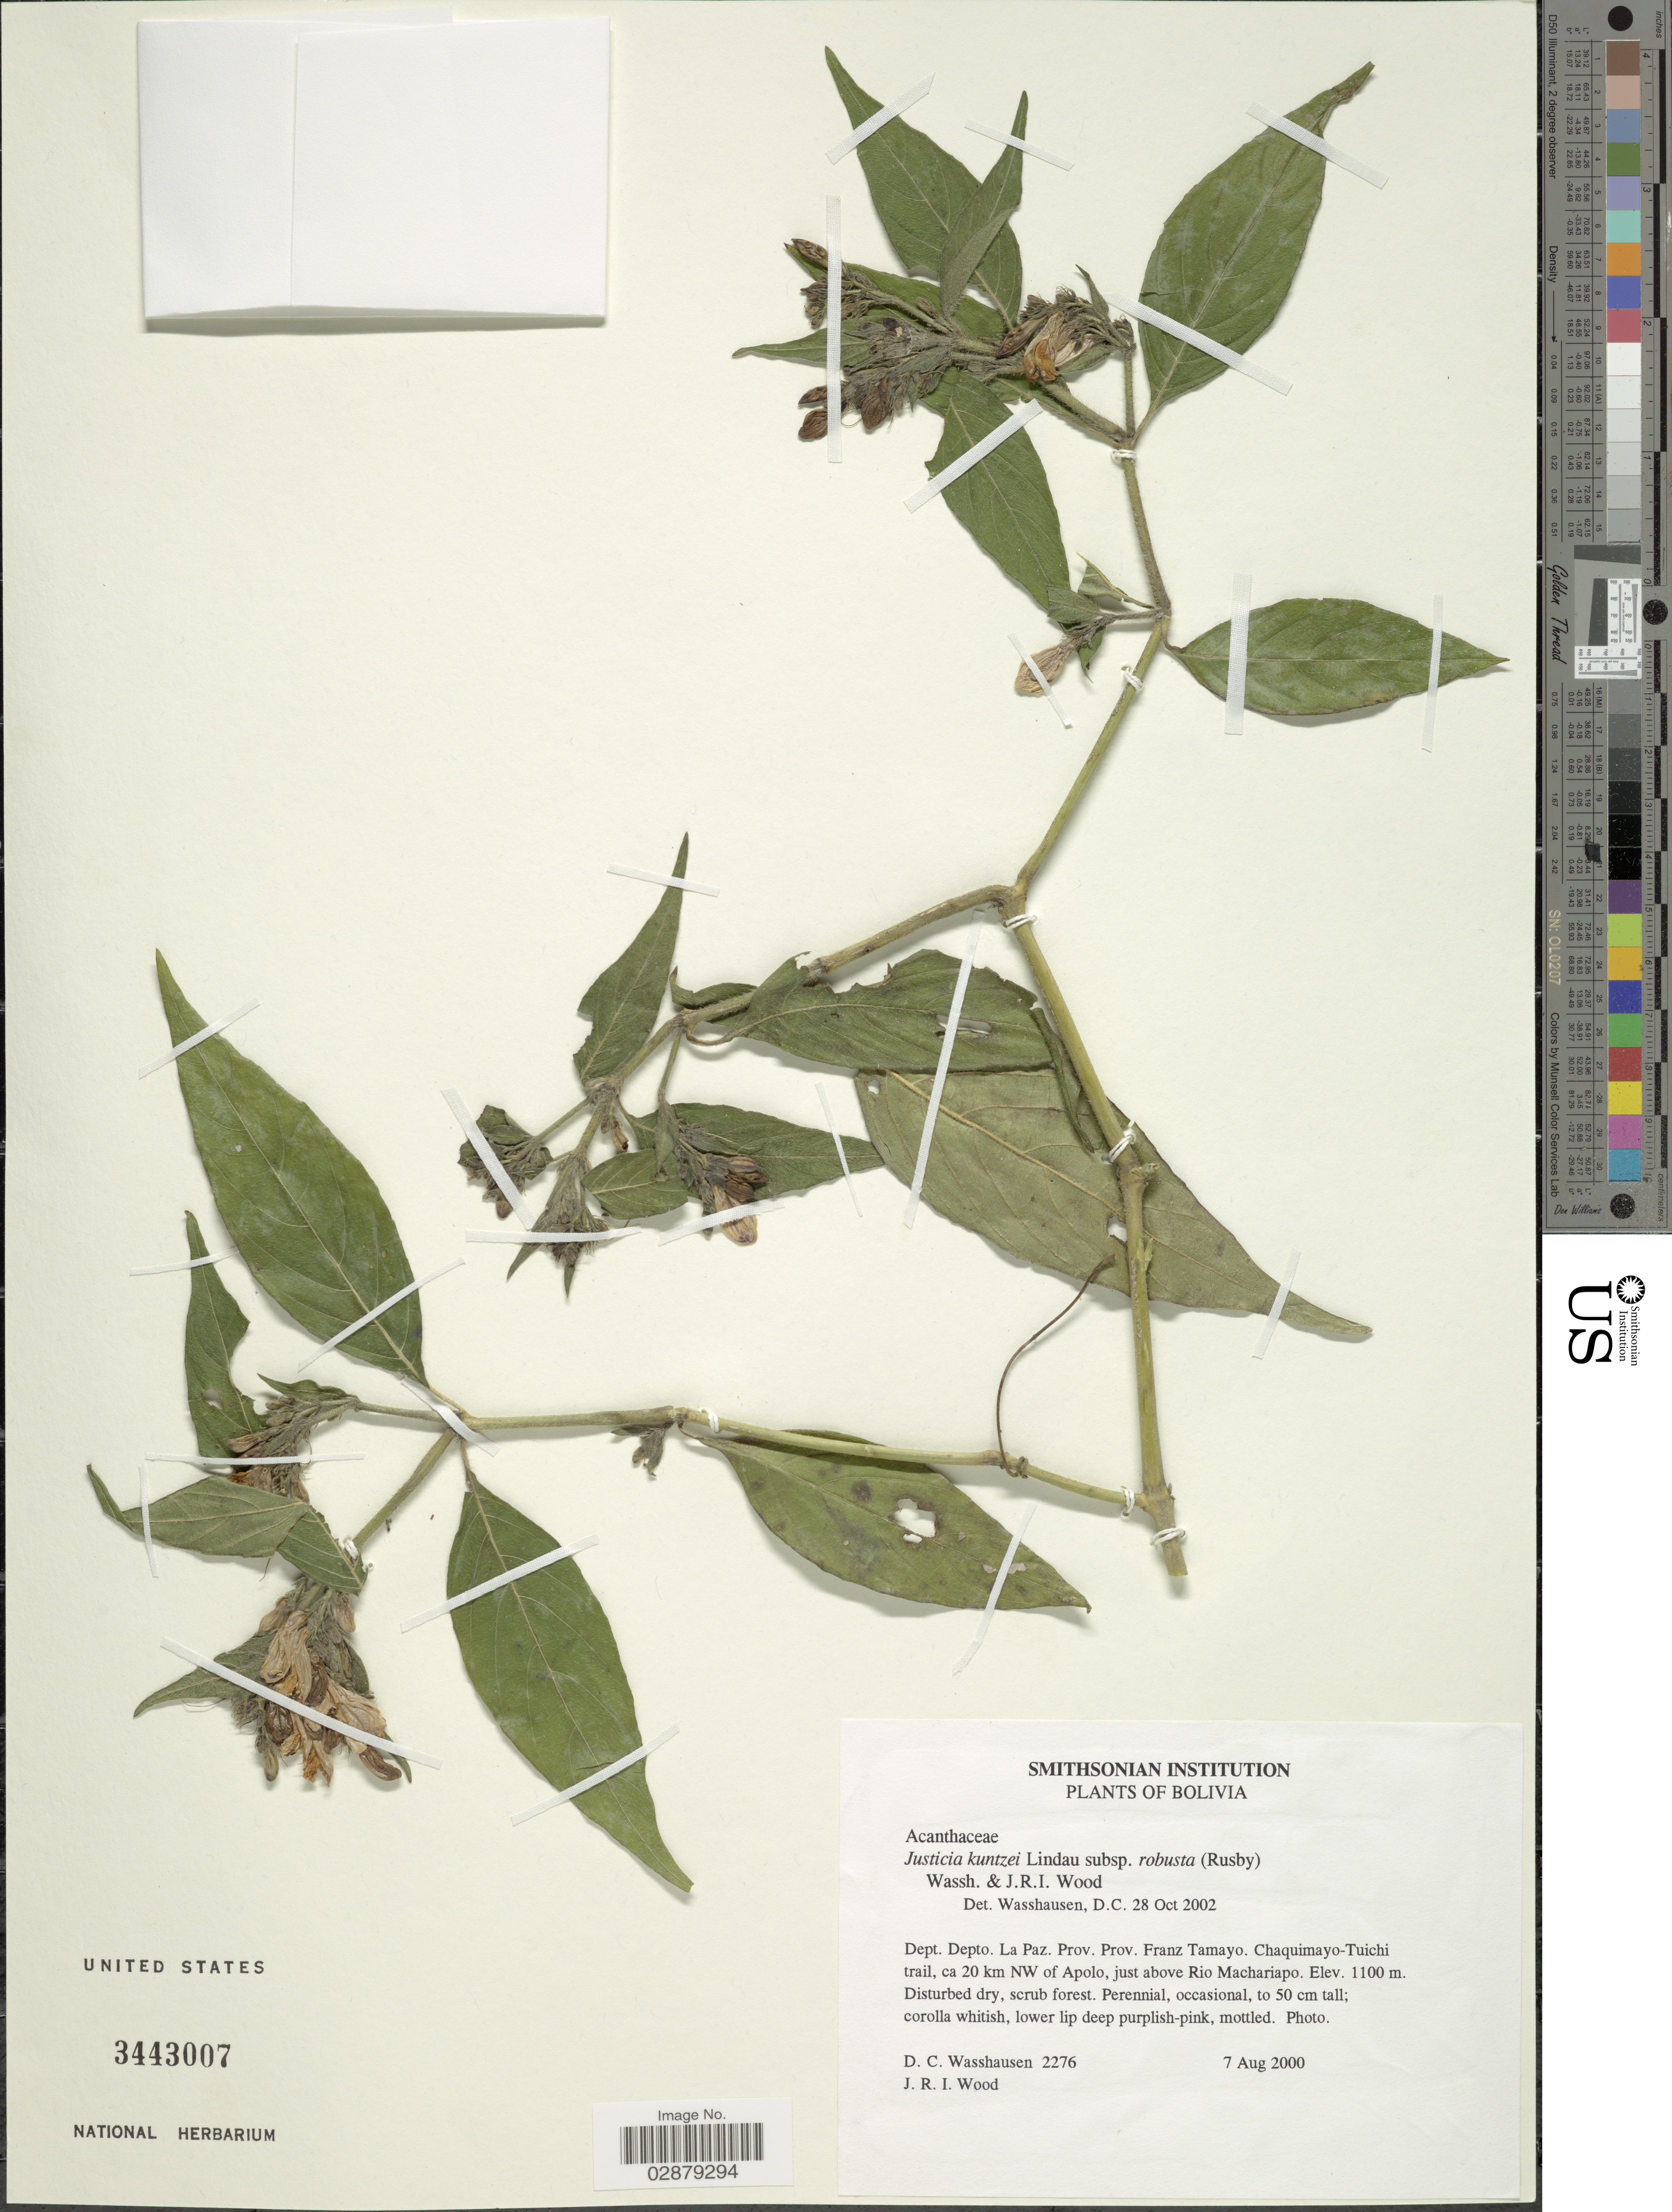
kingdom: Plantae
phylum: Tracheophyta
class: Magnoliopsida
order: Lamiales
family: Acanthaceae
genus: Justicia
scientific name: Justicia kuntzei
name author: Lindau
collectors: D. C. Wasshausen & J. R. I. Wood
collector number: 2276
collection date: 2000-08-07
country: Bolivia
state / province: La Paz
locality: Dept. La Paz. Prov. Prov. Franz Tamayo. Chaquimayo-Tuichi trail, ca 20 km NW of Apolo, just above Rio Machariapo.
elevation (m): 1100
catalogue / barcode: US 3443007